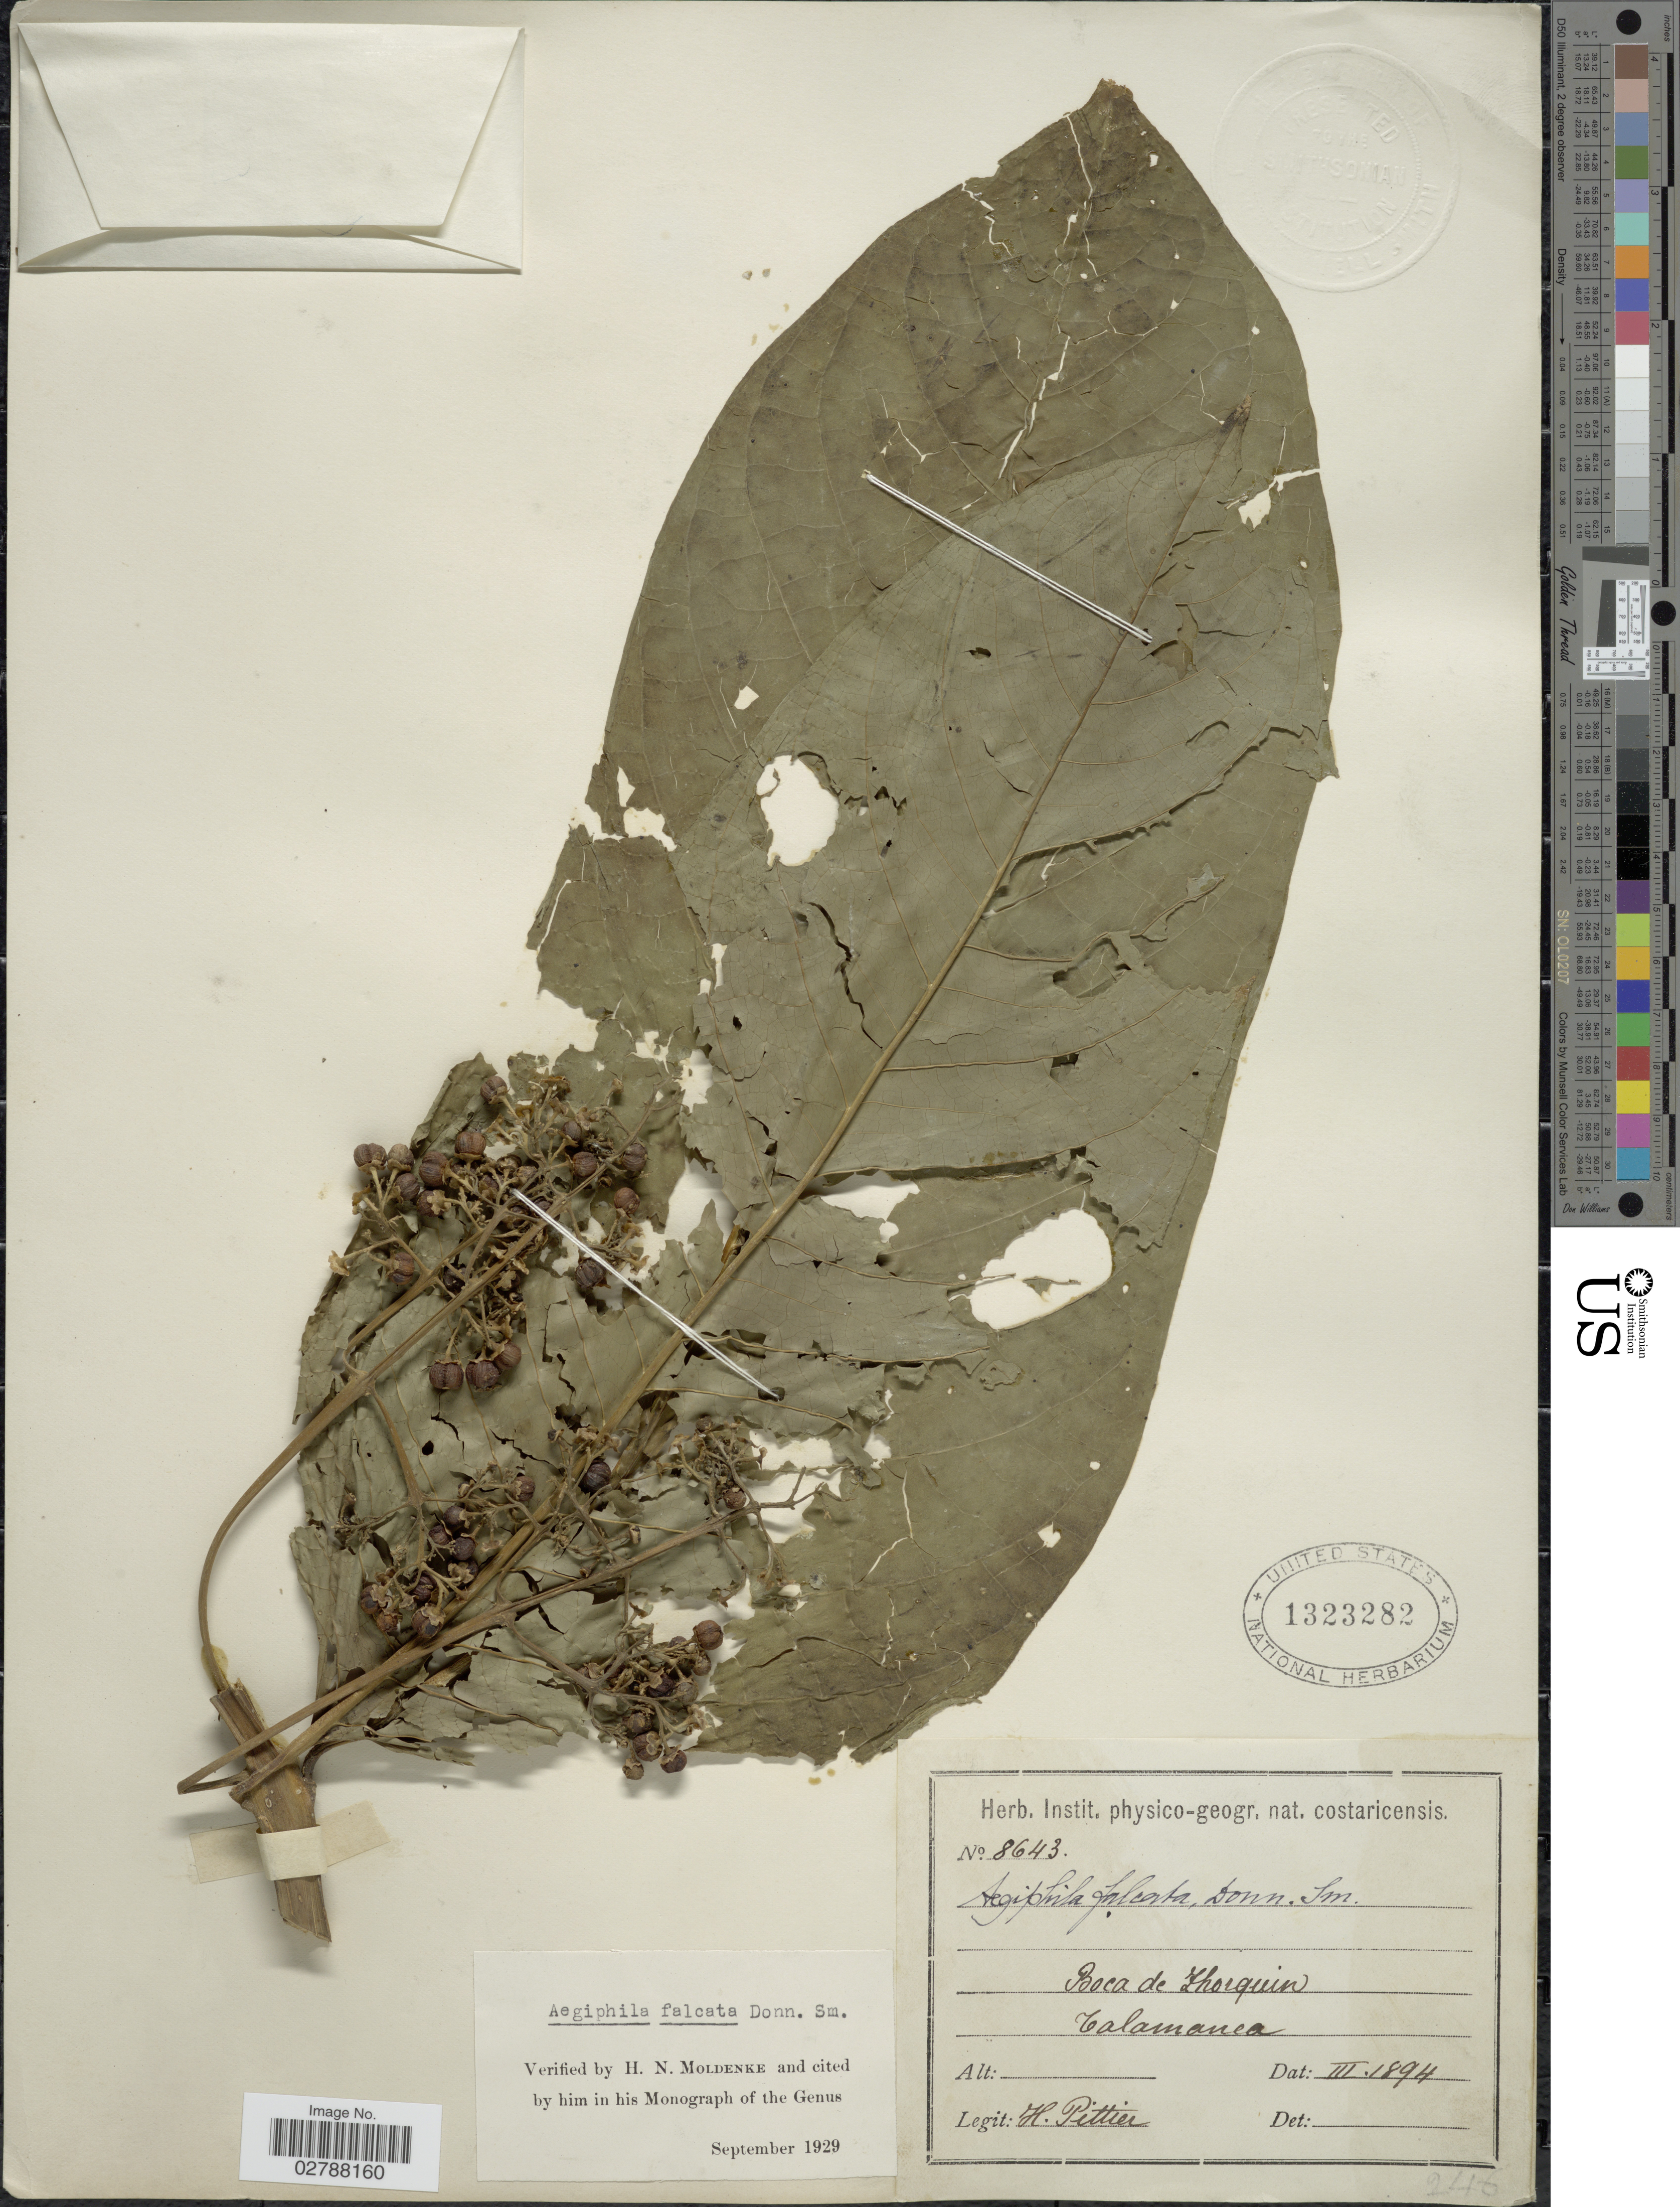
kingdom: Plantae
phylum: Tracheophyta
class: Magnoliopsida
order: Lamiales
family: Lamiaceae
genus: Aegiphila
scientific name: Aegiphila falcata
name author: Donn. Sm.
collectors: H. F. Pittier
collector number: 8643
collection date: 1894-03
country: Costa Rica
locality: Boca de Zhorquin. Talamanca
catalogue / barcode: US 1323282